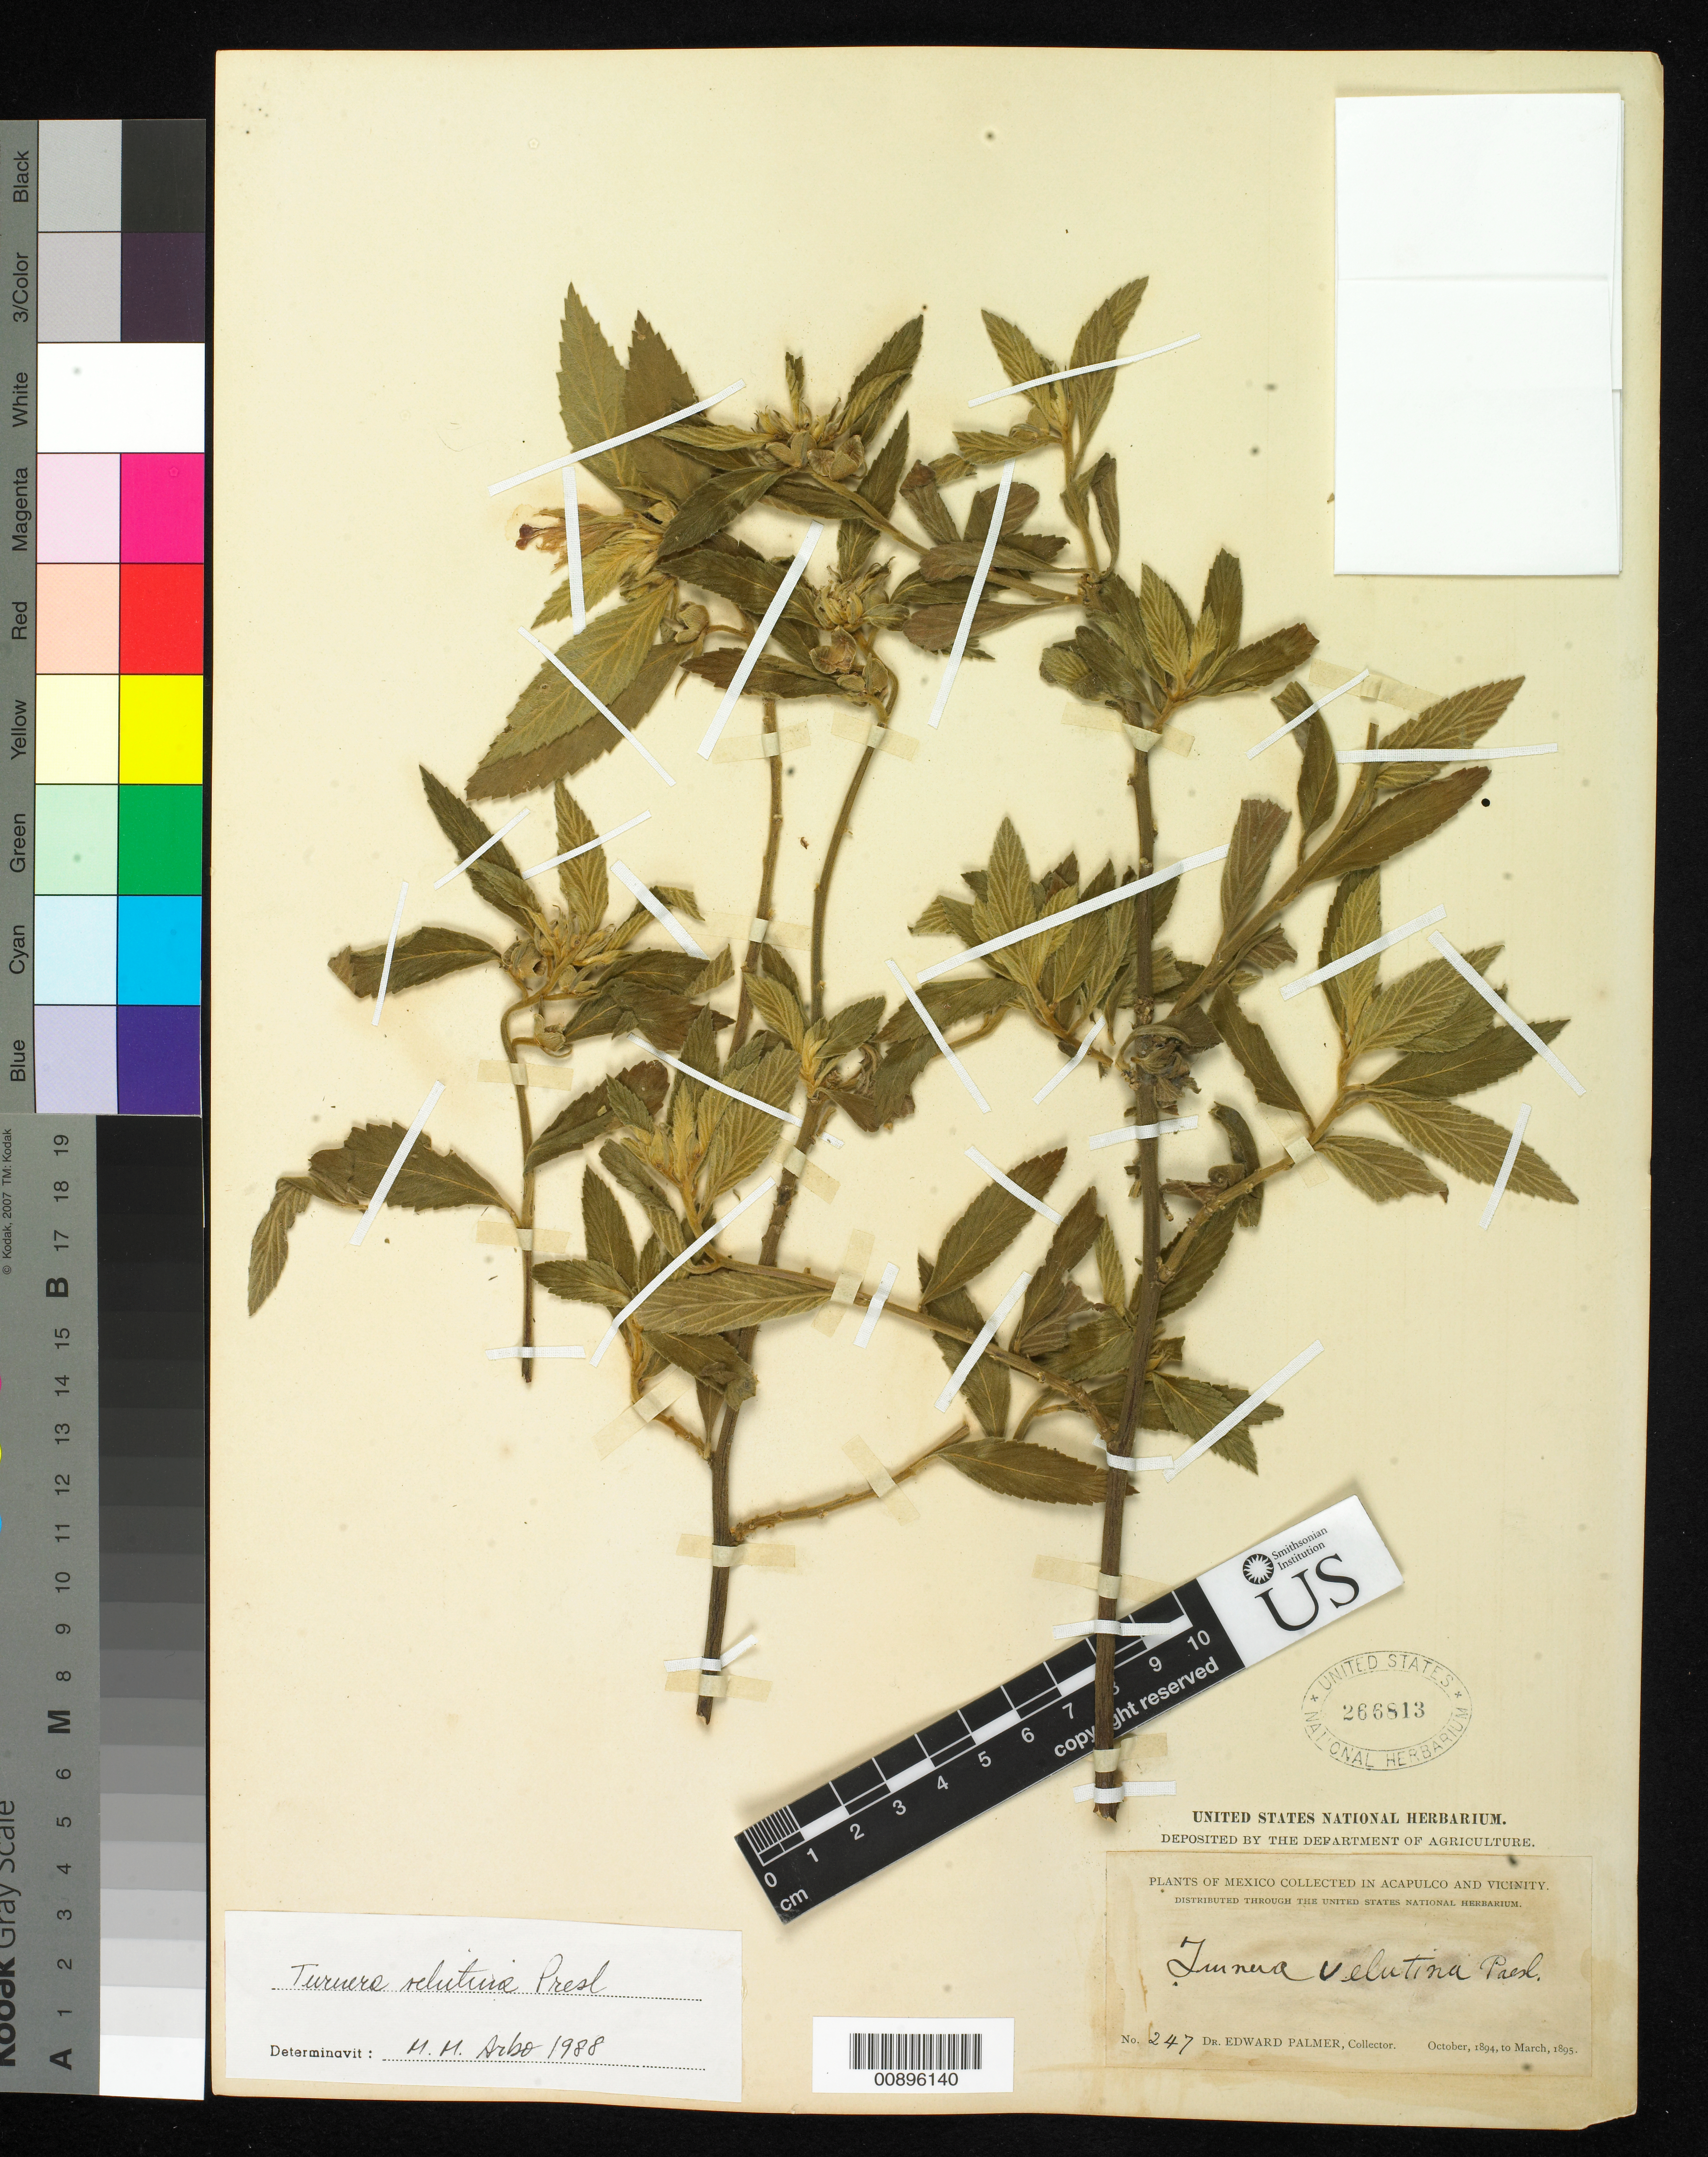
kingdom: Plantae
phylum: Tracheophyta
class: Magnoliopsida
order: Malpighiales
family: Turneraceae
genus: Turnera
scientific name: Turnera velutina Benth., nom. illeg.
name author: Benth.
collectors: E. Palmer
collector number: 247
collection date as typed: Oct 1894 to -- Mar 1895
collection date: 1894-10/1895-03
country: Mexico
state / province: Guerrero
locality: Acapulco, Guerrero and vicinity.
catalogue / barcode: US 266813